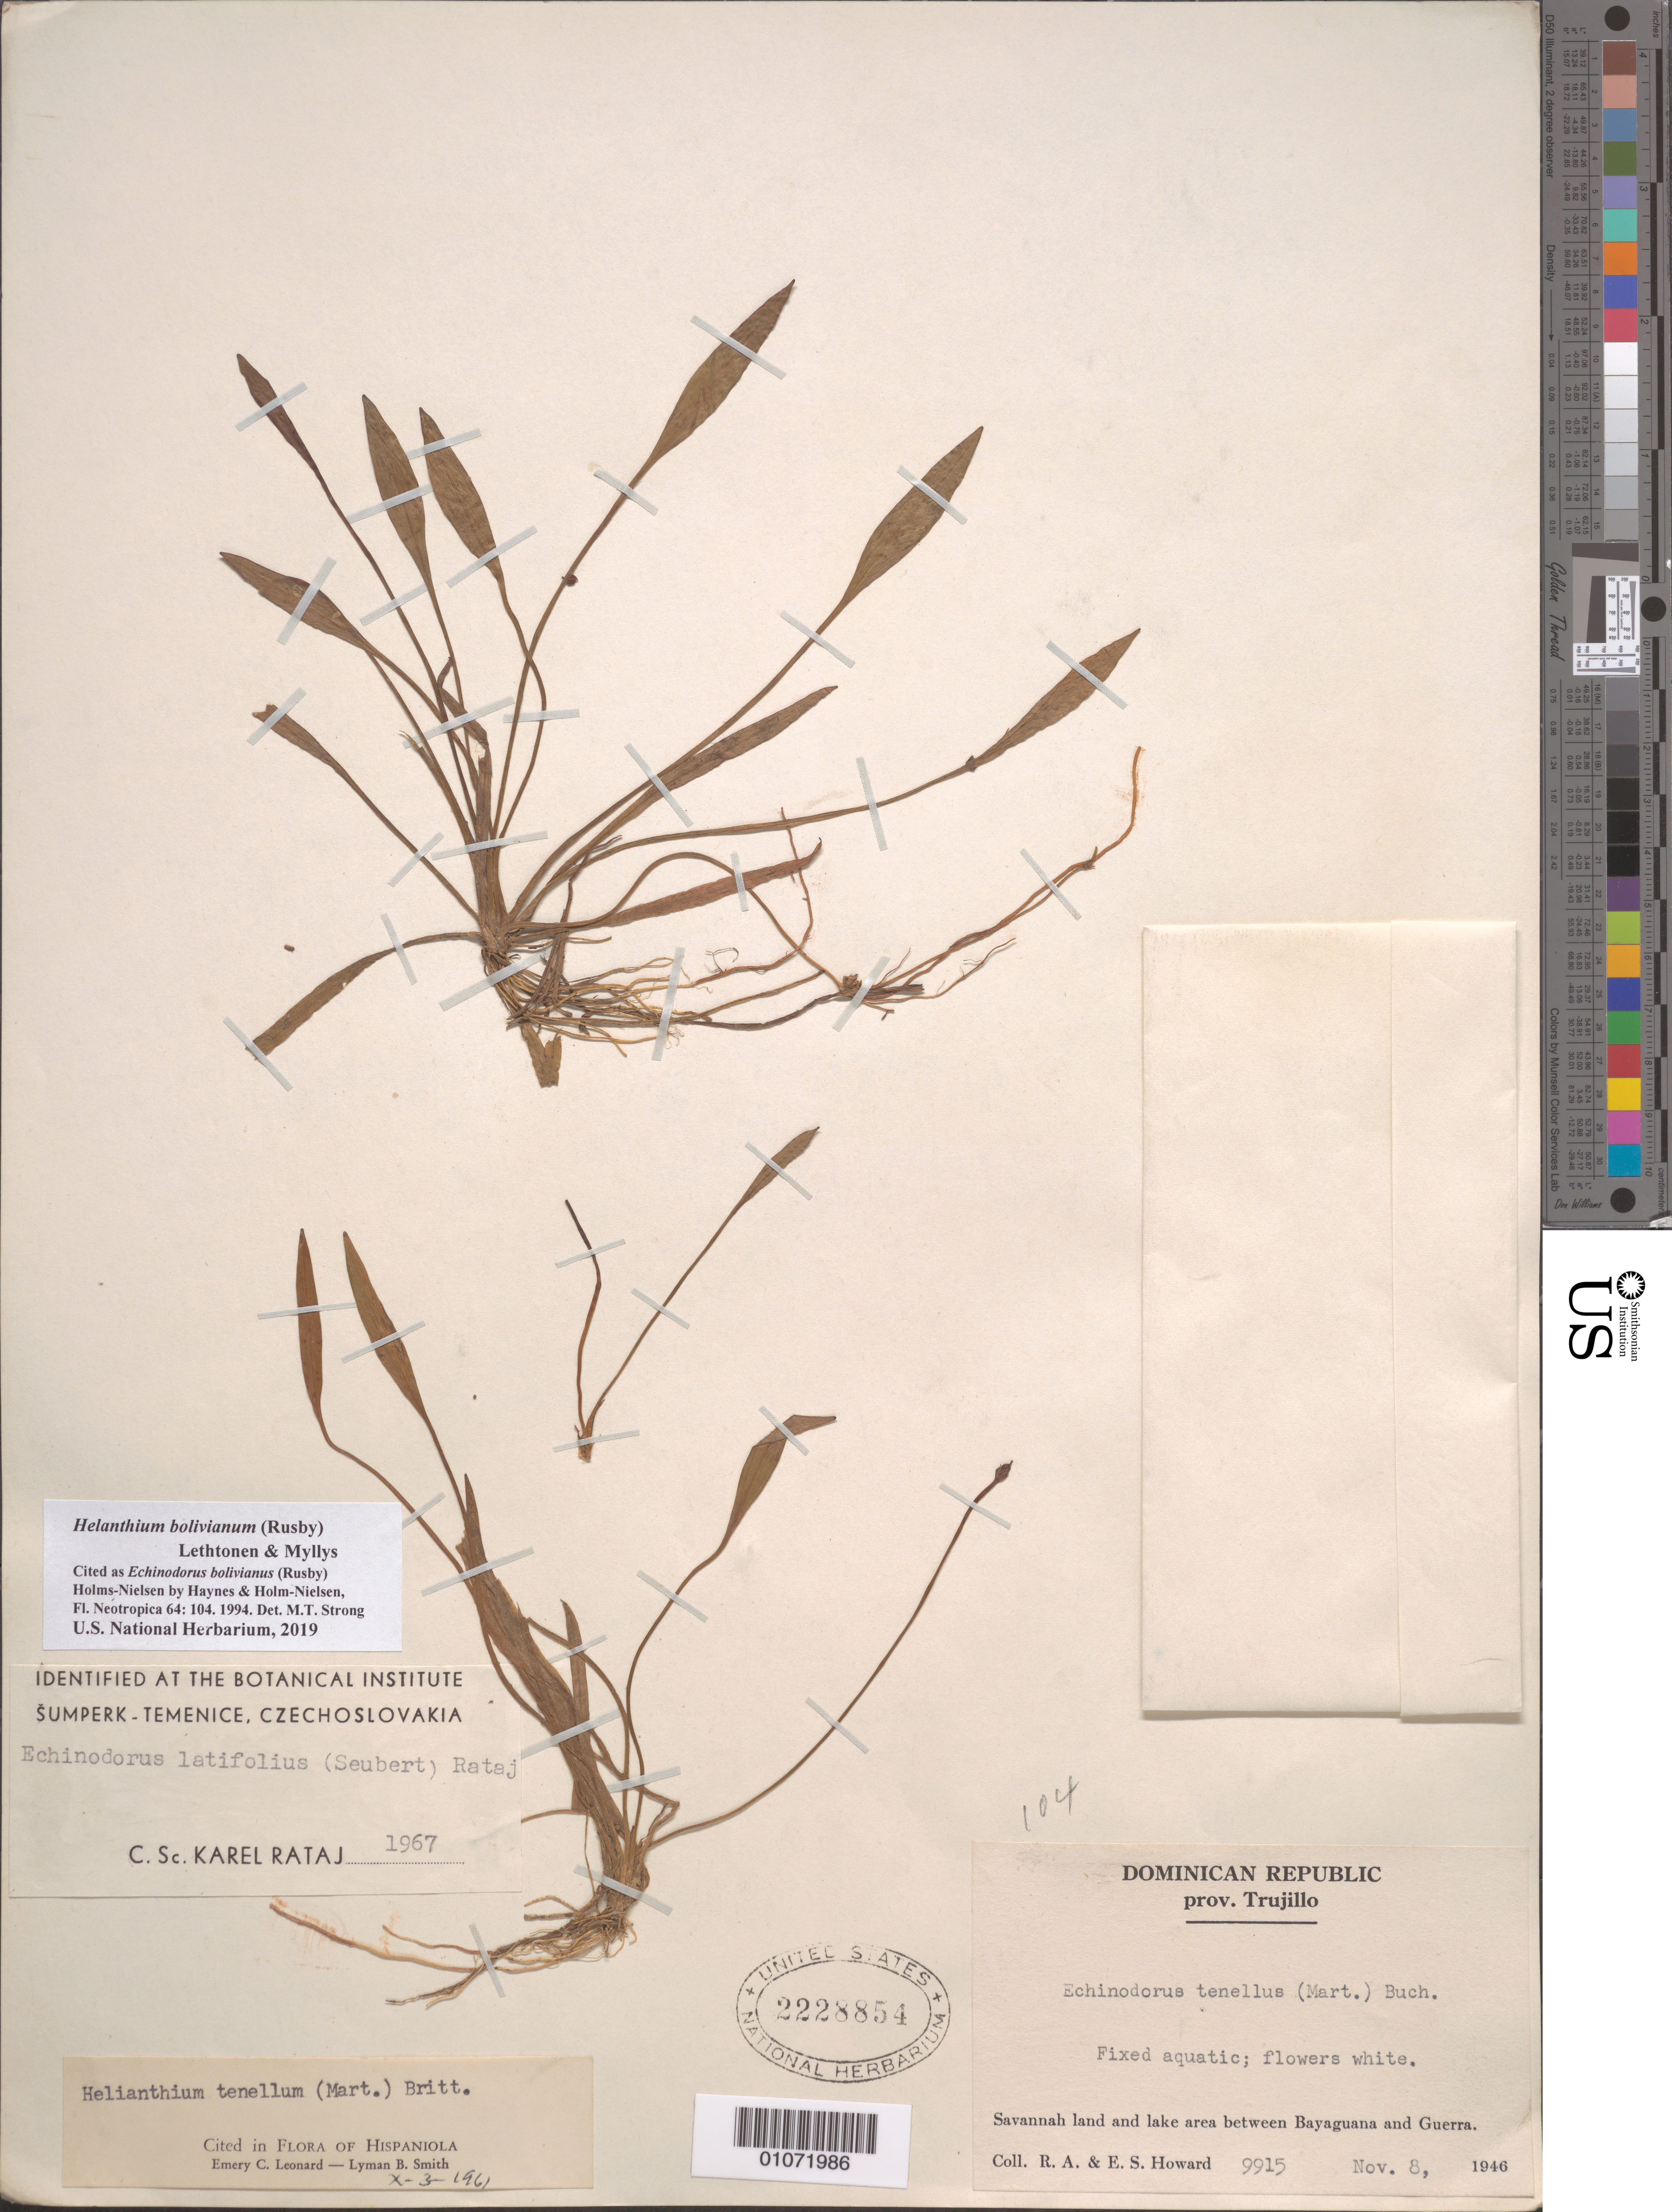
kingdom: Plantae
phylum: Tracheophyta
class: Liliopsida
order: Alismatales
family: Alismataceae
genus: Helanthium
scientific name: Helanthium bolivianum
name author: (Rusby) Lehtonen & Myllys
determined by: Strong, Mark T., (BOT), Smithsonian Institution - National Museum of Natural History (UNITED STATES)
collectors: R. A. Howard & E. S. Howard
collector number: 9915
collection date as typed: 08 Nov 1946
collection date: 1946-11-08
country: Dominican Republic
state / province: Santo Domingo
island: Hispaniola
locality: Savannah land and lake area between Bayaguana and Guerra.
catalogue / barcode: US 2228854